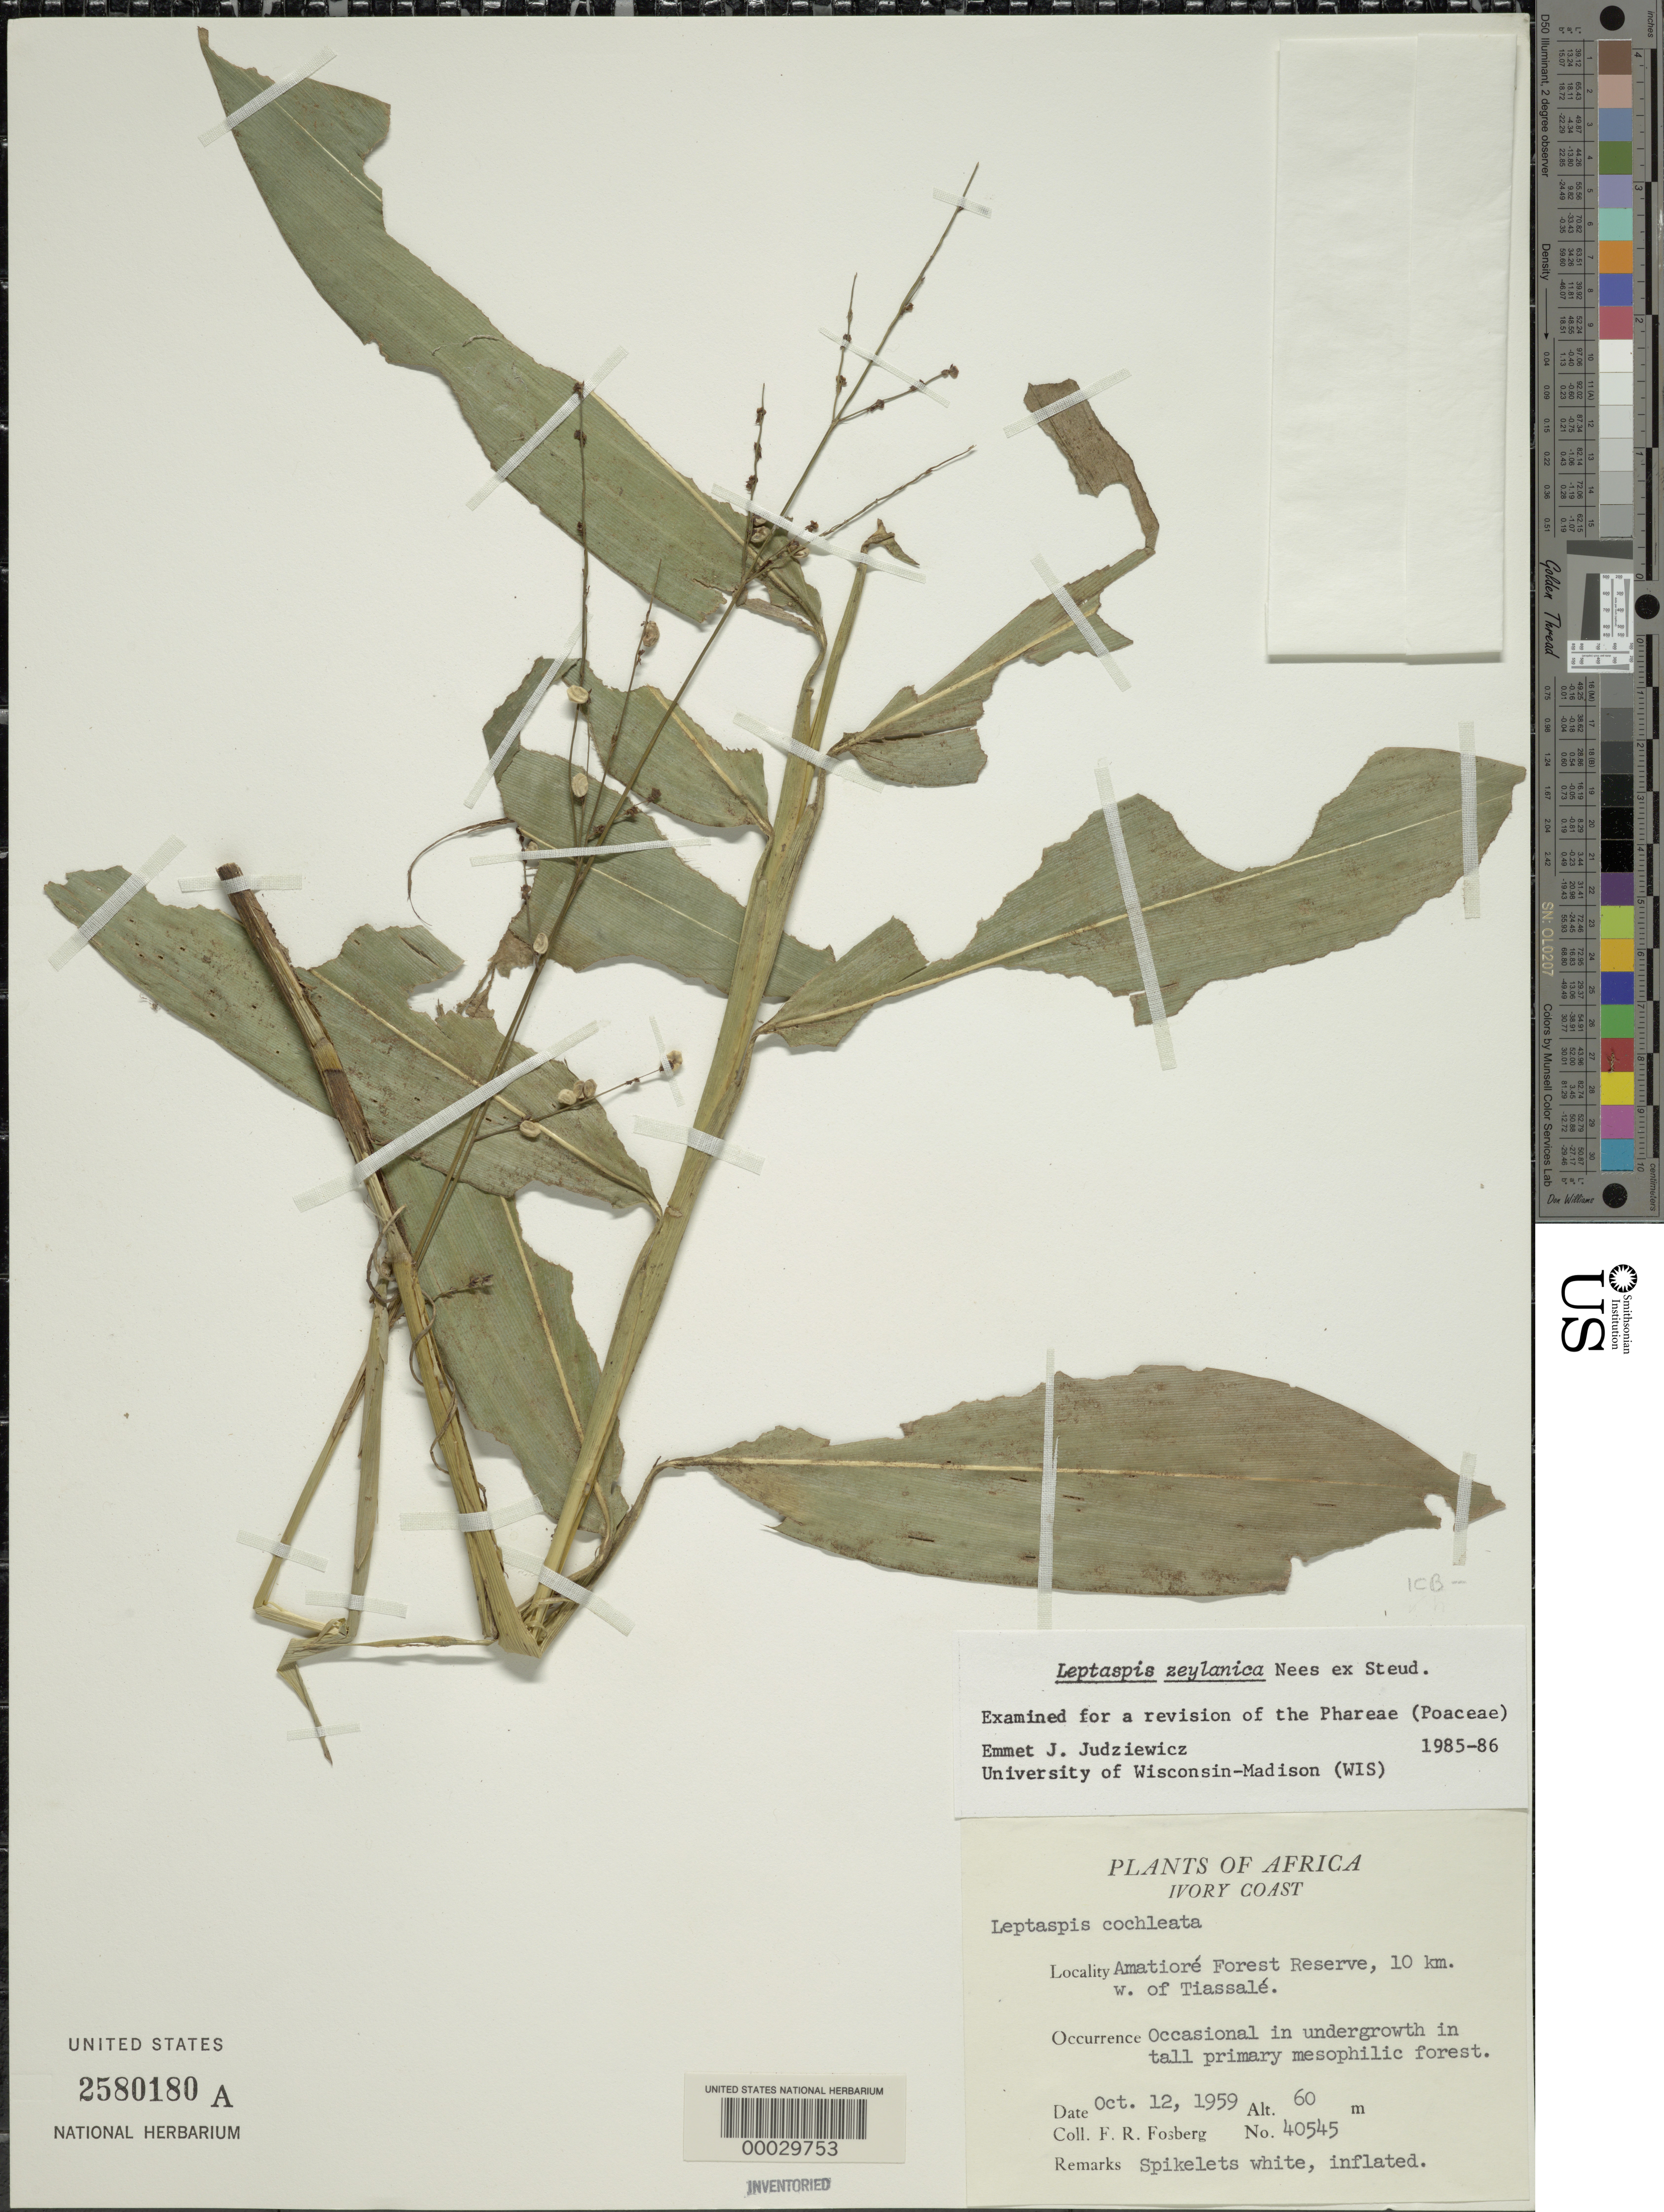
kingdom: Plantae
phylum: Tracheophyta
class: Liliopsida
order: Poales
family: Poaceae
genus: Leptaspis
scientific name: Leptaspis zeylanica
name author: Nees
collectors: F. R. Fosberg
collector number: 40545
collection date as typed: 12 Oct 1959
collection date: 1959-10-12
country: Ivory Coast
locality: Amatoire' Forest Reserve, Tiassale'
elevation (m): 60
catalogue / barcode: US 2580180A